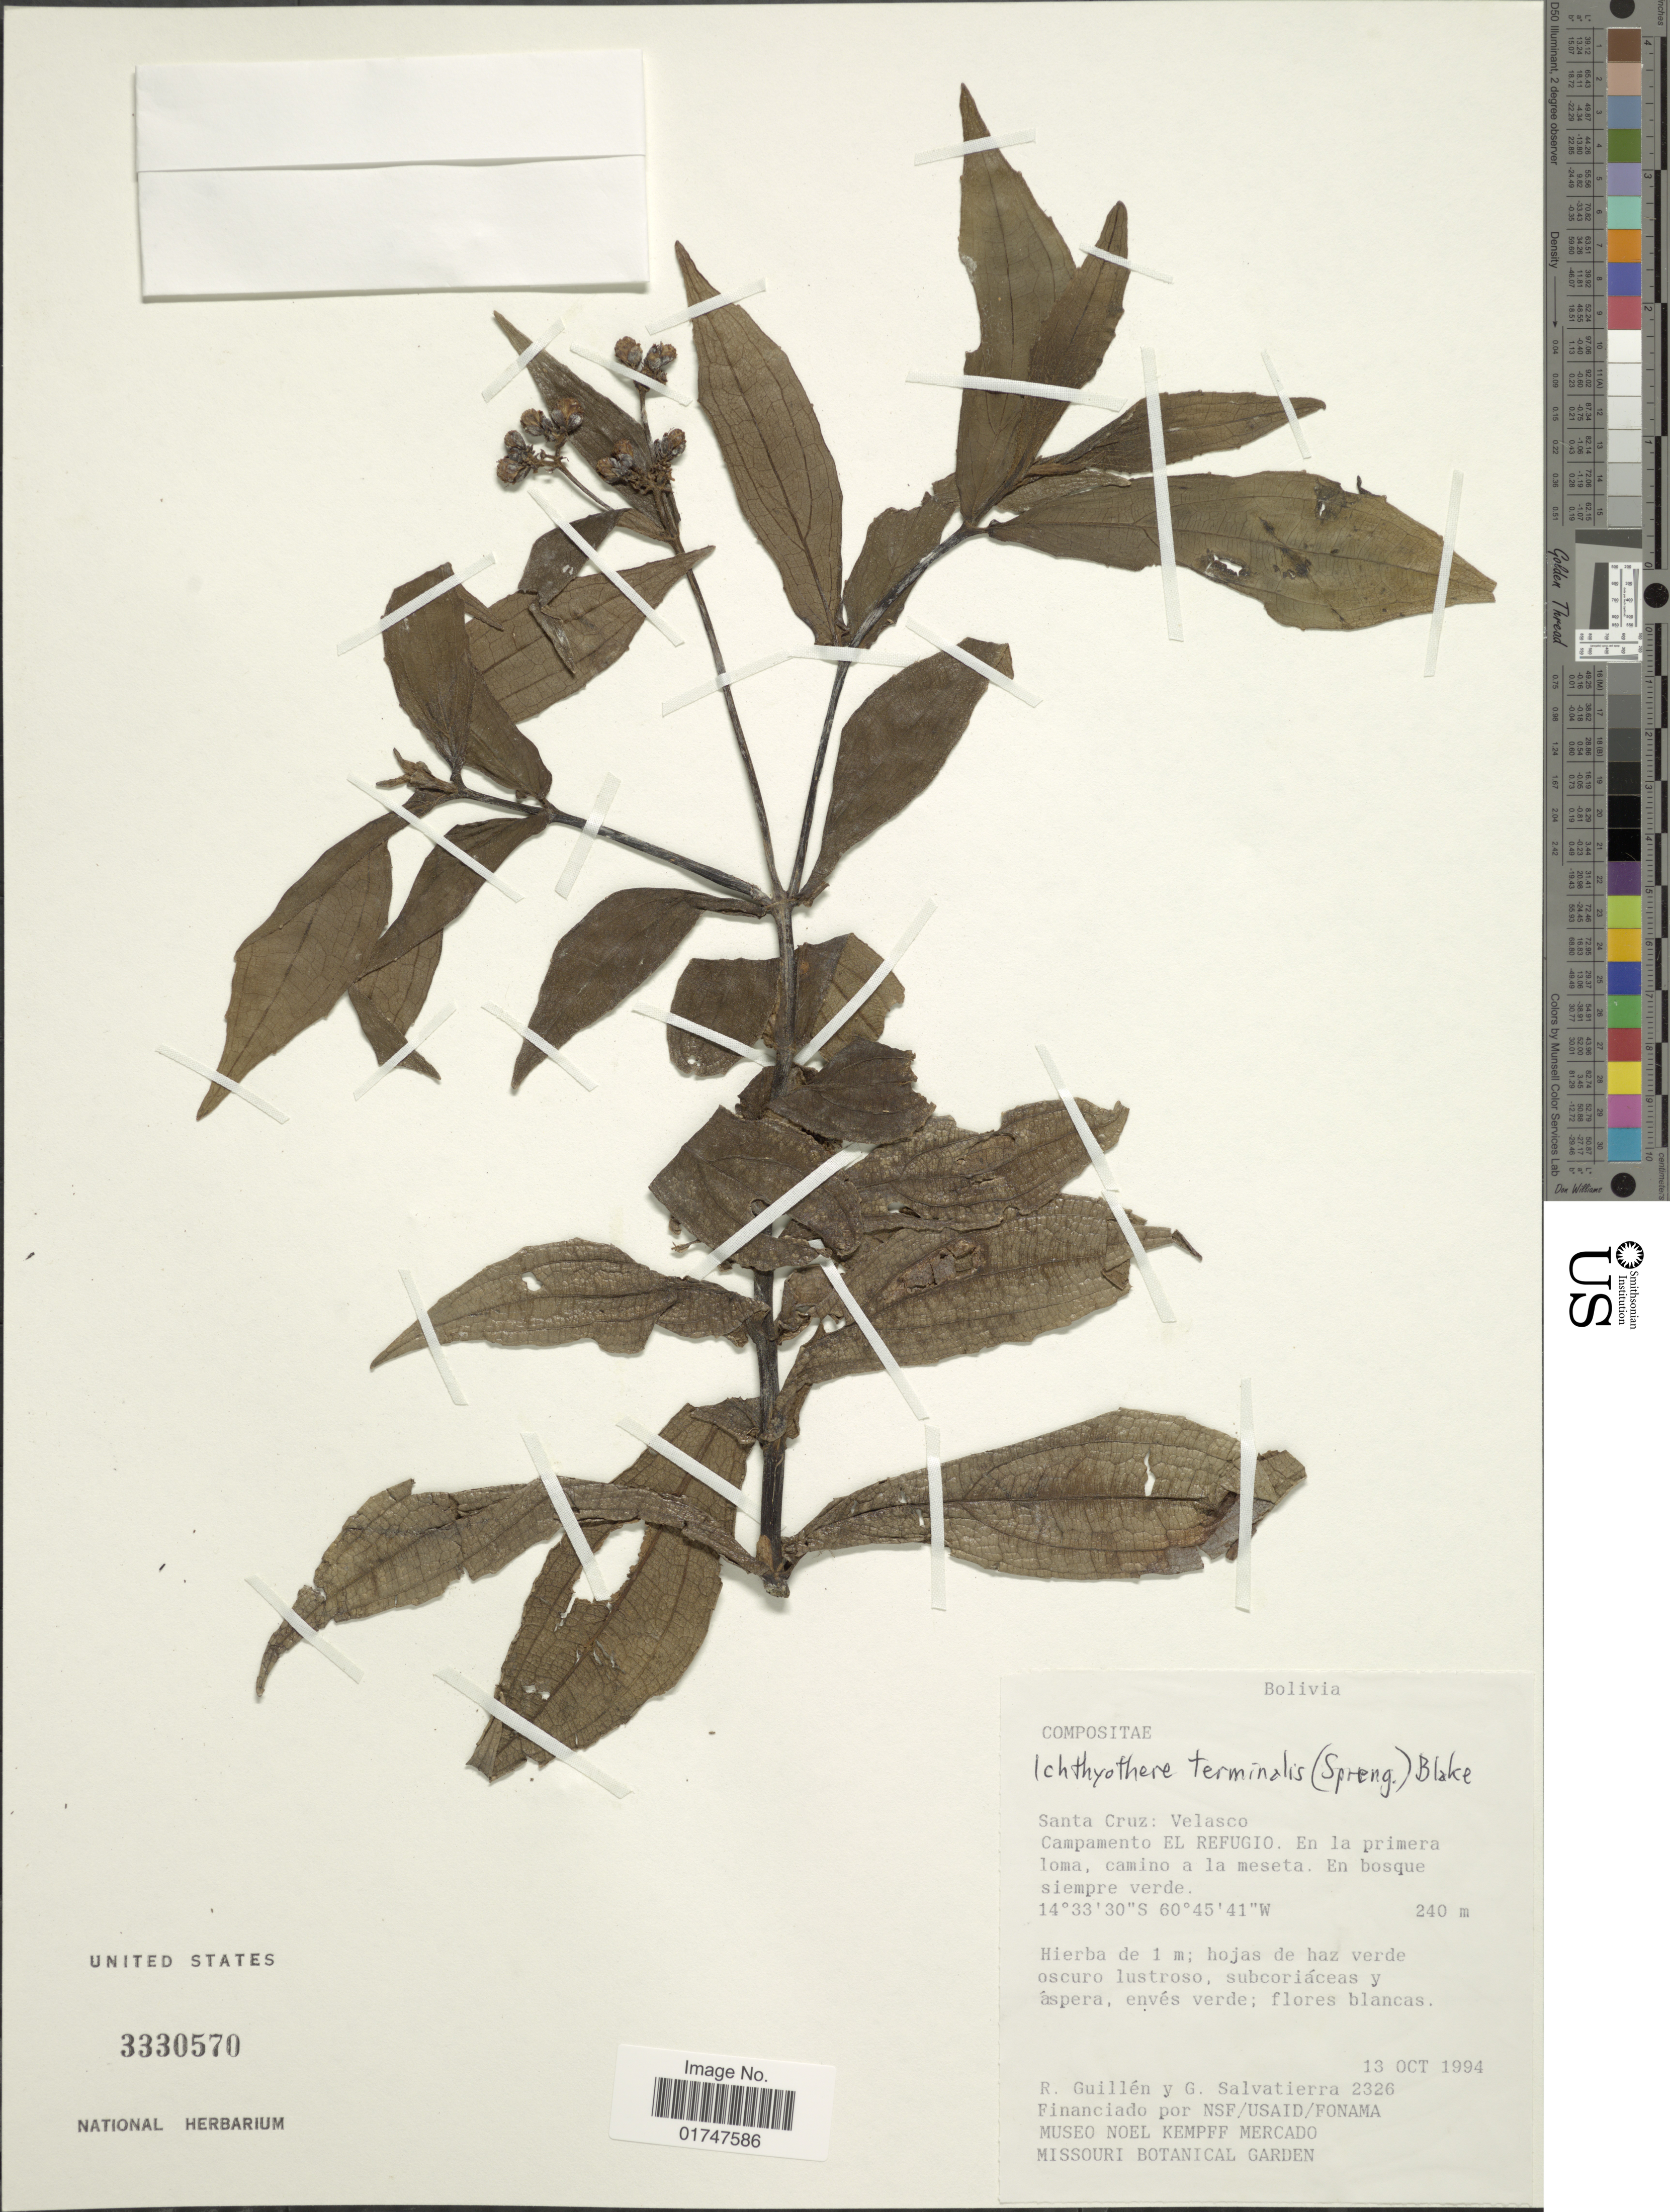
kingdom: Plantae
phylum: Tracheophyta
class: Magnoliopsida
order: Asterales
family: Asteraceae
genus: Ichthyothere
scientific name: Ichthyothere terminalis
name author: (Spreng.) S.F. Blake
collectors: R. Guillen & G. Salvatierra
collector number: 2326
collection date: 1994-10-13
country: Bolivia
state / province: Santa Cruz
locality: Santa Cruz: Velasco. Campamento El Refugio. En la primera loma, camino a la meseta. En bosque siempre verde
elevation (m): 240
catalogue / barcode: US 3330570